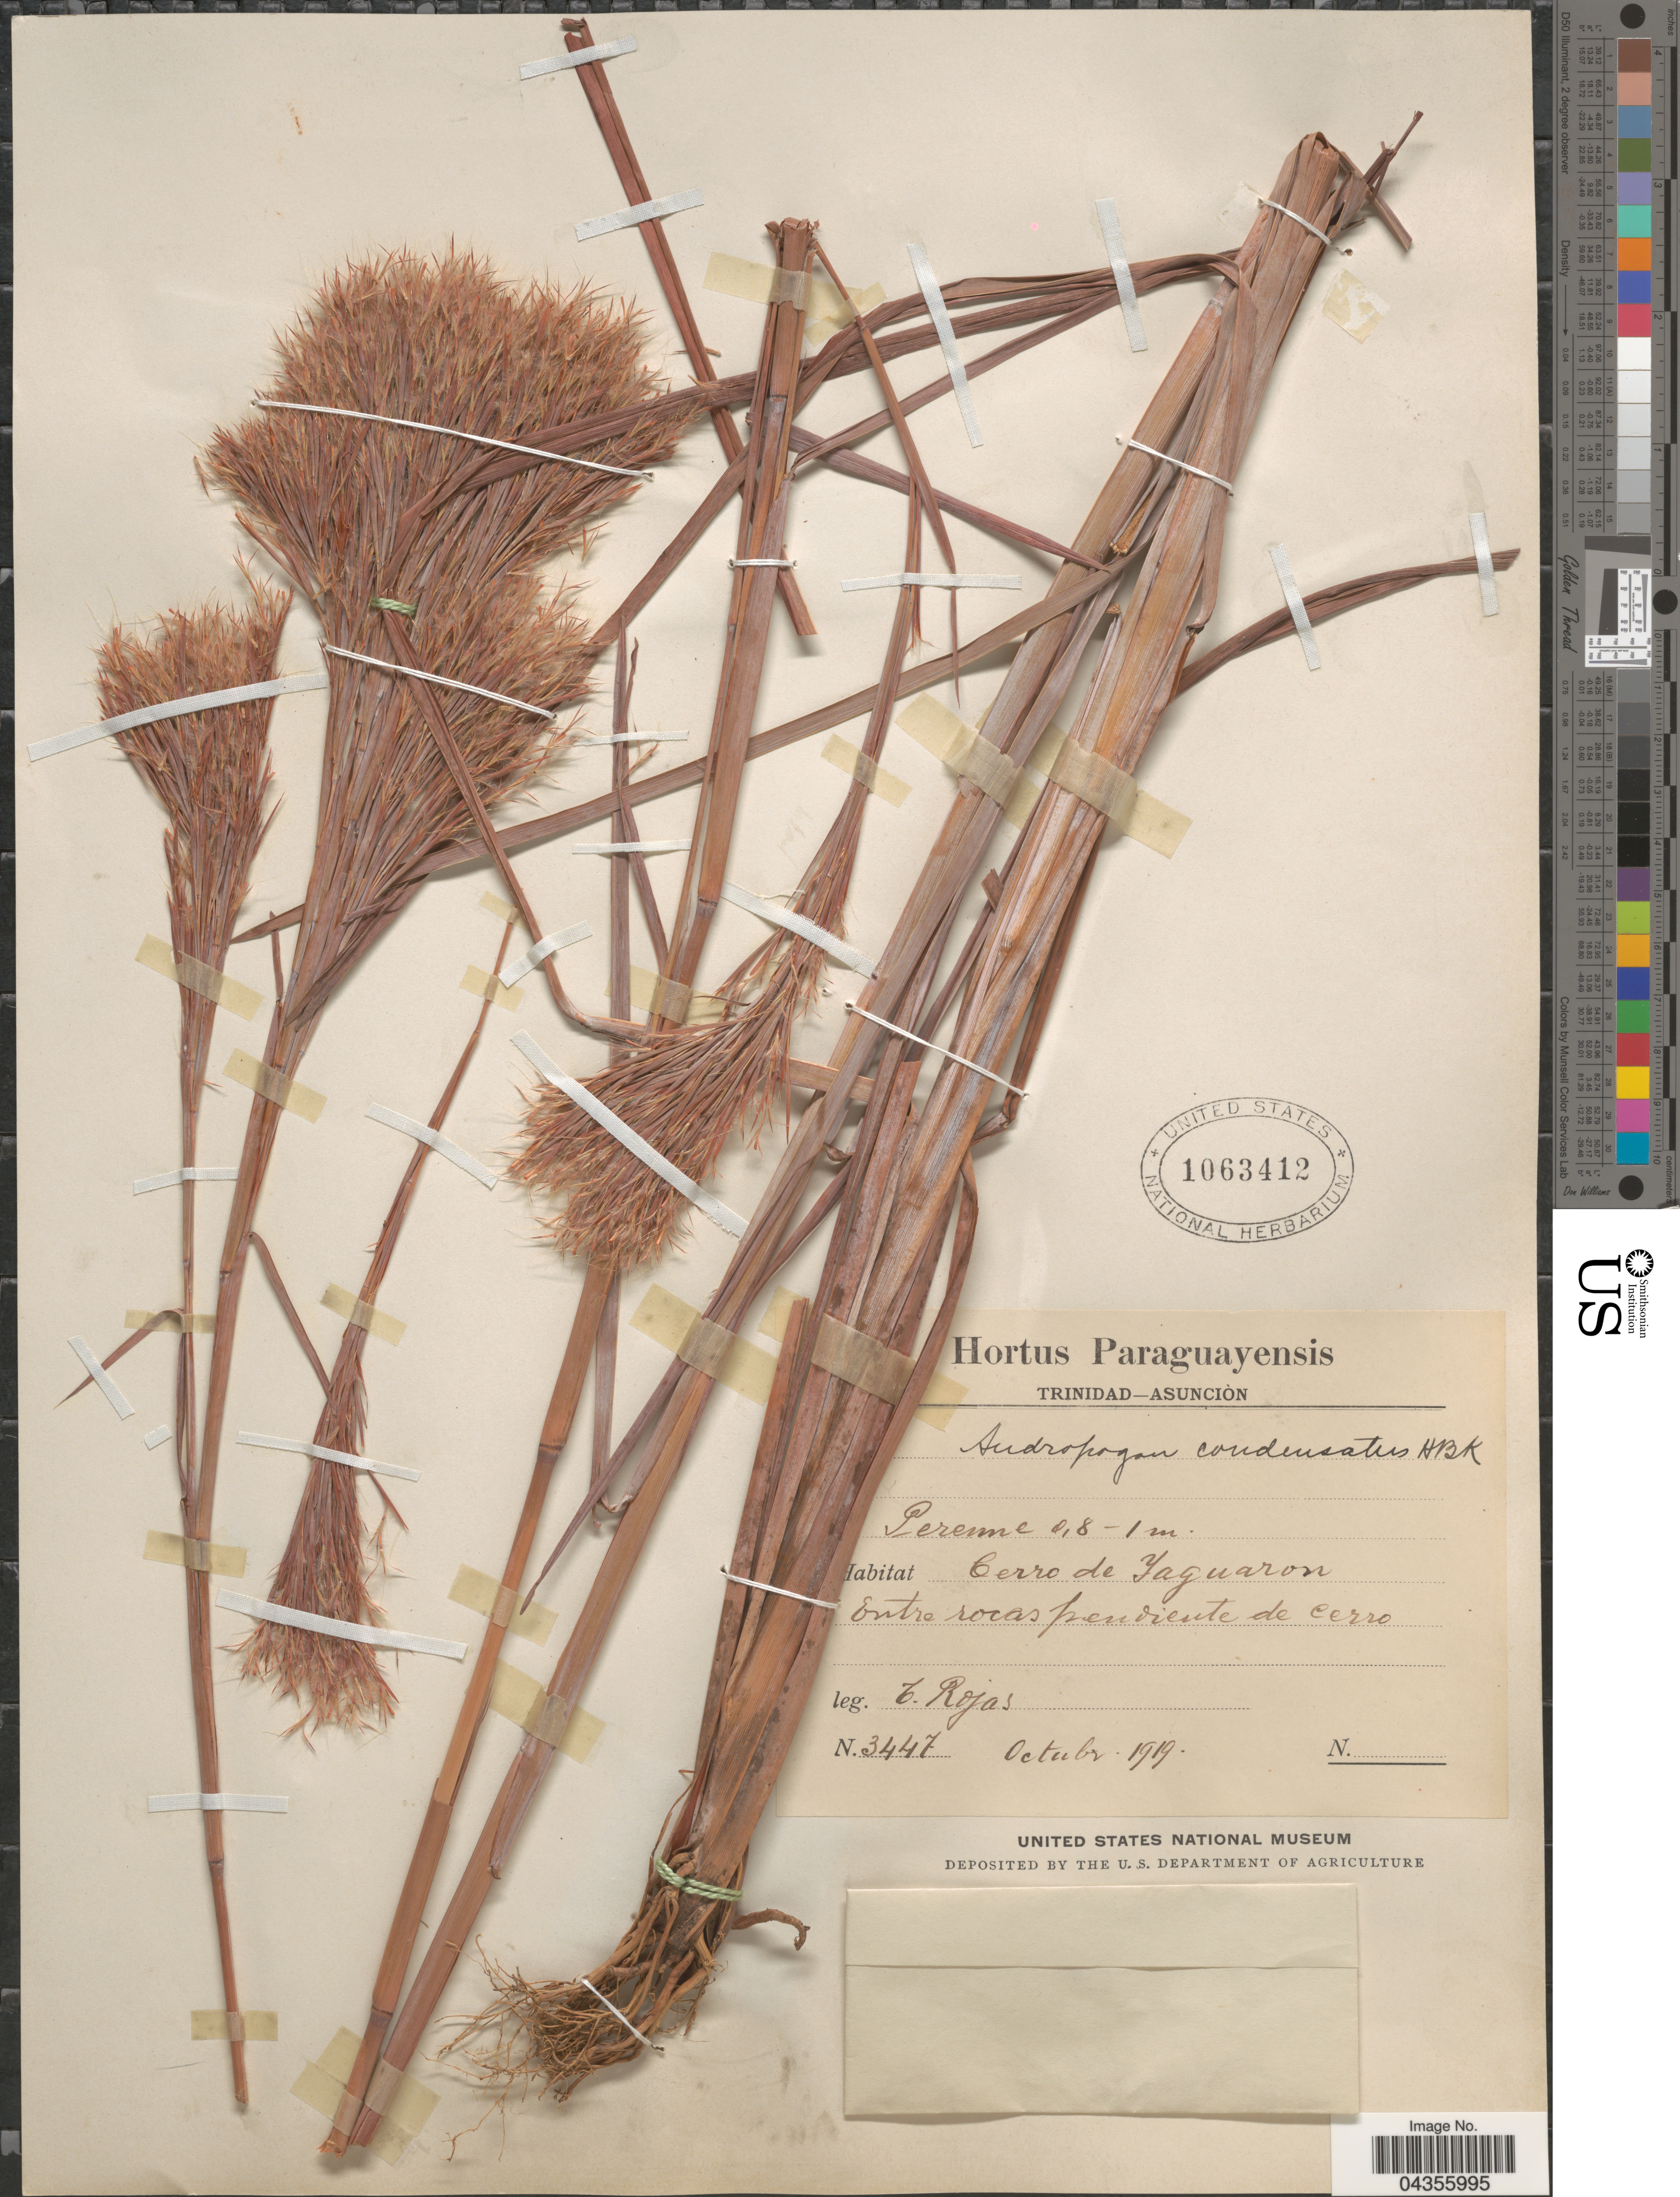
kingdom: Plantae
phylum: Tracheophyta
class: Liliopsida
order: Poales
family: Poaceae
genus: Schizachyrium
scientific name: Schizachyrium condensatum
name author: (Kunth) Nees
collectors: T. Rojas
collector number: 3447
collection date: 1919-10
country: Paraguay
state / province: Asuncion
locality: Cerro de Yaguaron. Entre rocas pendiente de cerro.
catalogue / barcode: US 1063412